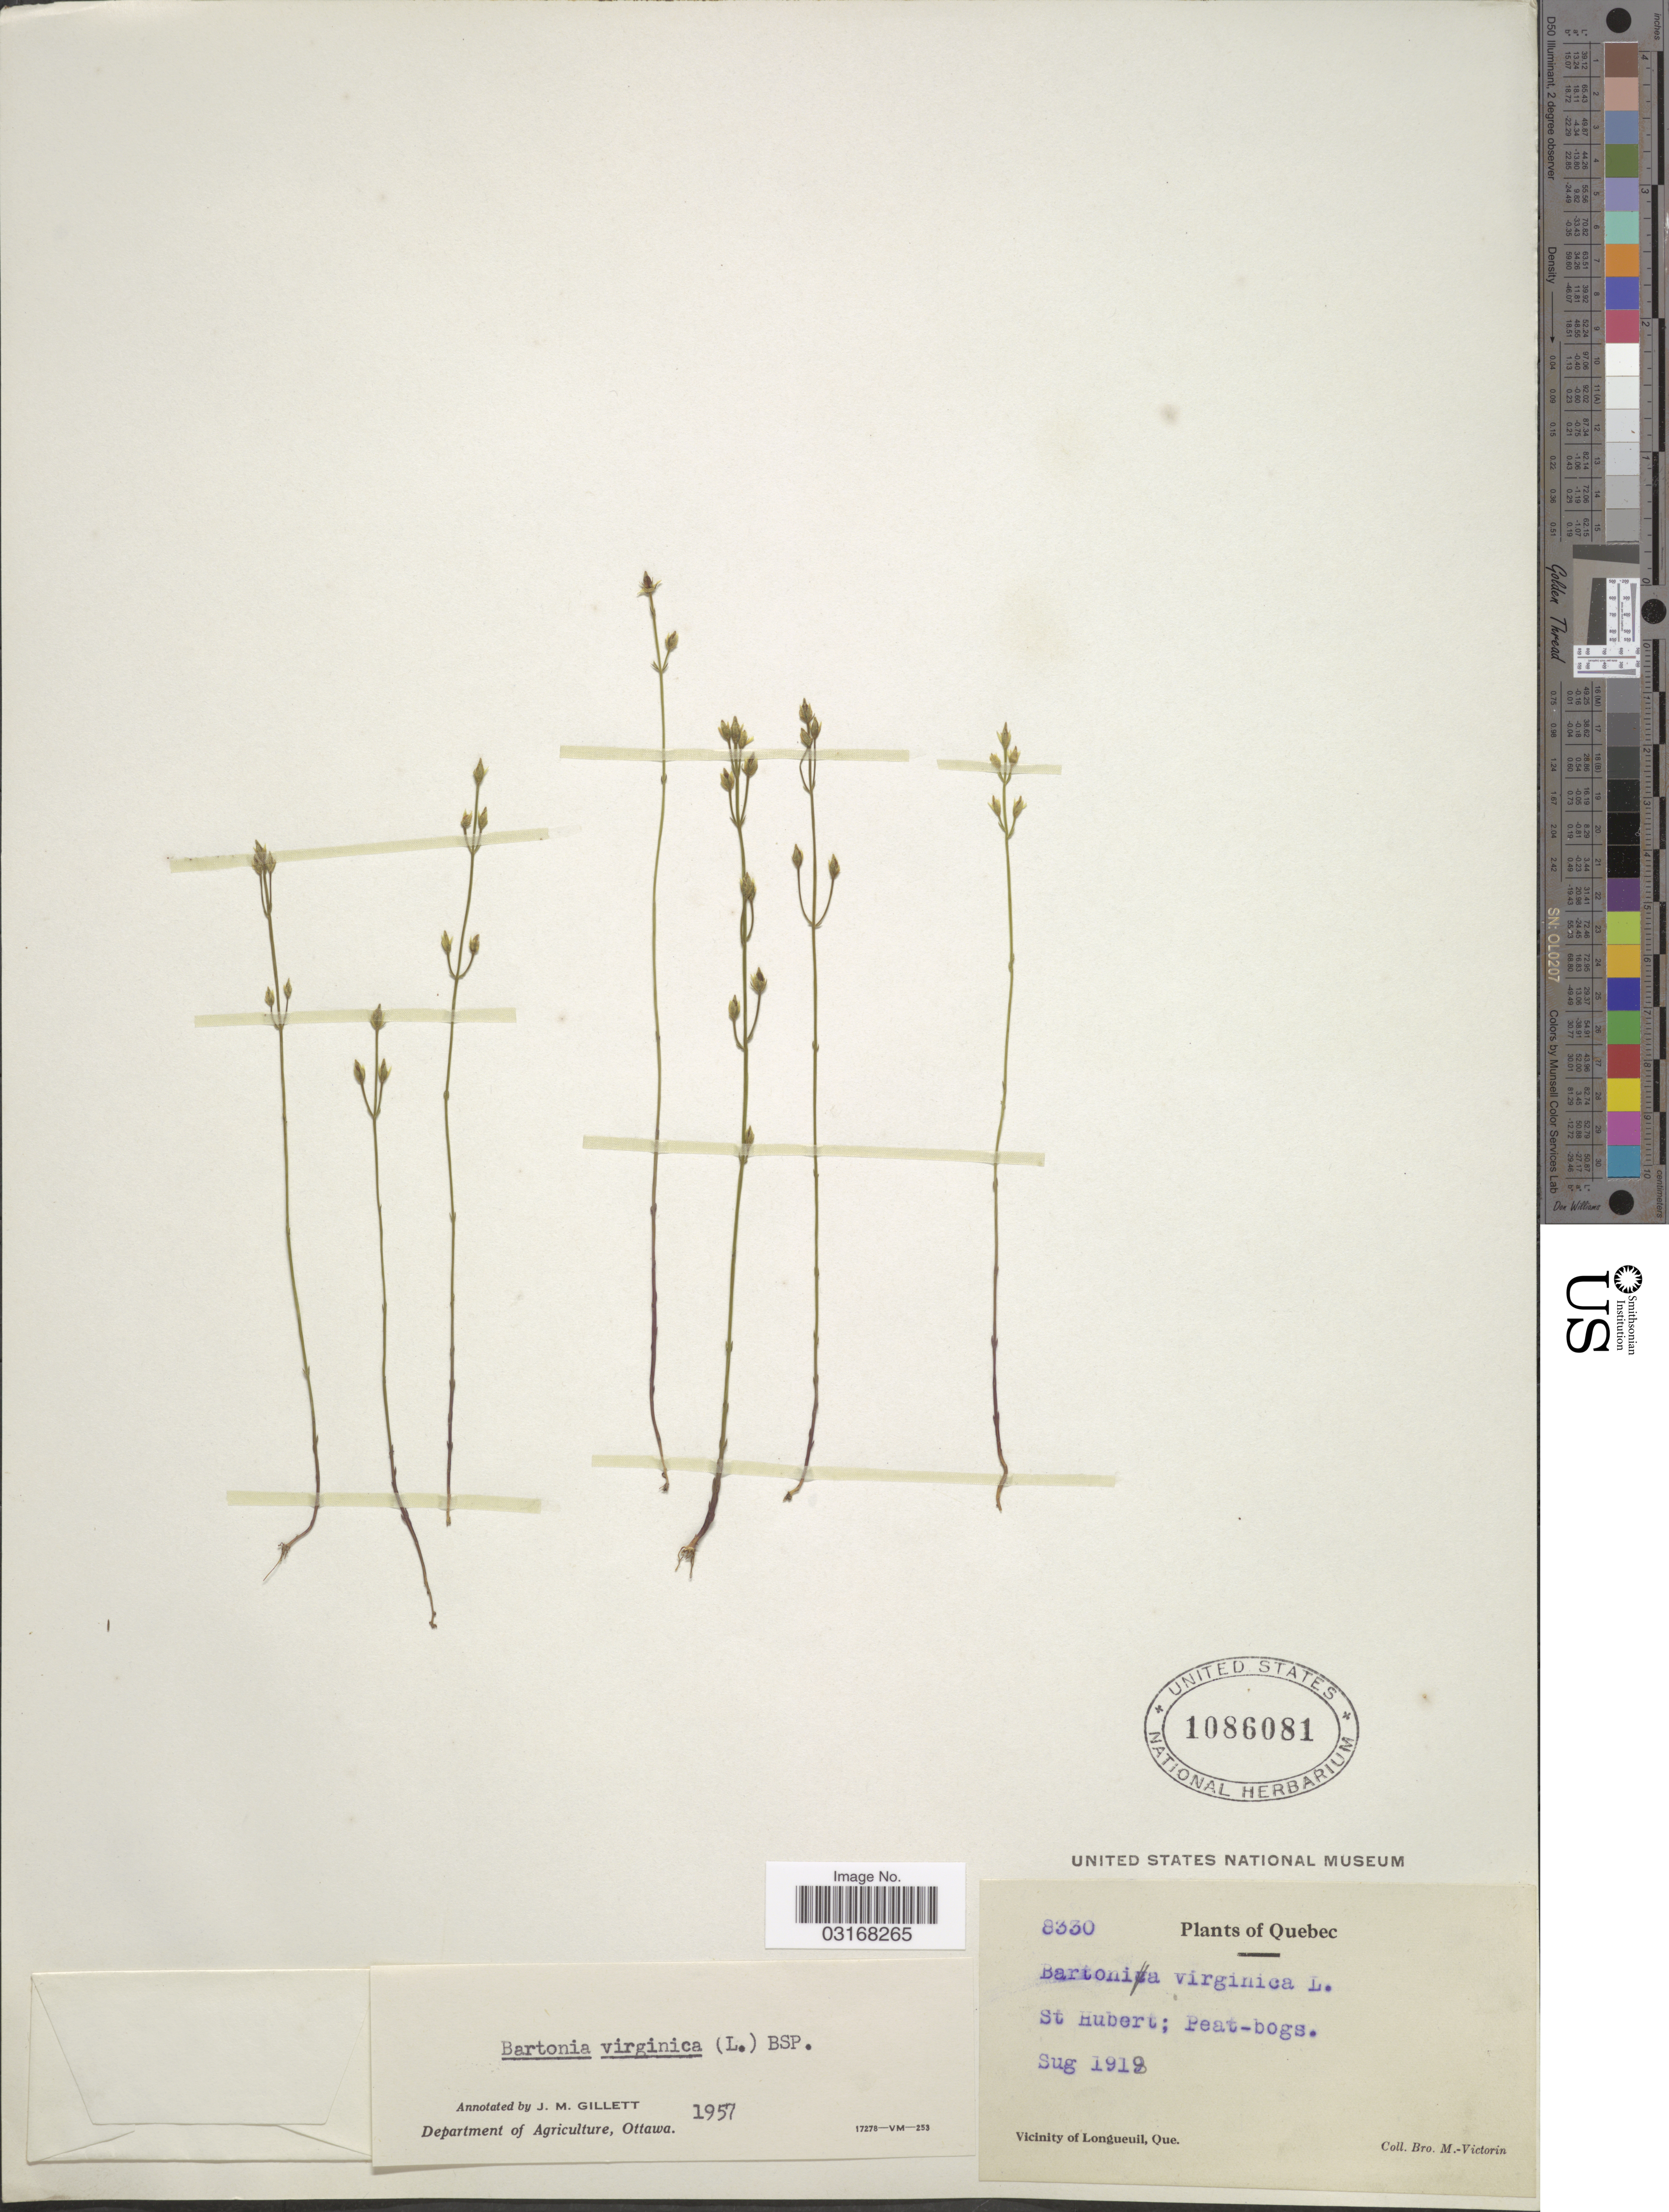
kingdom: Plantae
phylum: Tracheophyta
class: Magnoliopsida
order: Gentianales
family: Gentianaceae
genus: Bartonia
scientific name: Bartonia virginica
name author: (L.) Britton, Stearns & Poggenb.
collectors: Fr. Marie-Victorin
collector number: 8330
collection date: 1918-08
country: Canada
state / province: Quebec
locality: St. Hubert; Peat-bogs. Vicinity of Longueuil, Que.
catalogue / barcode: US 1086081